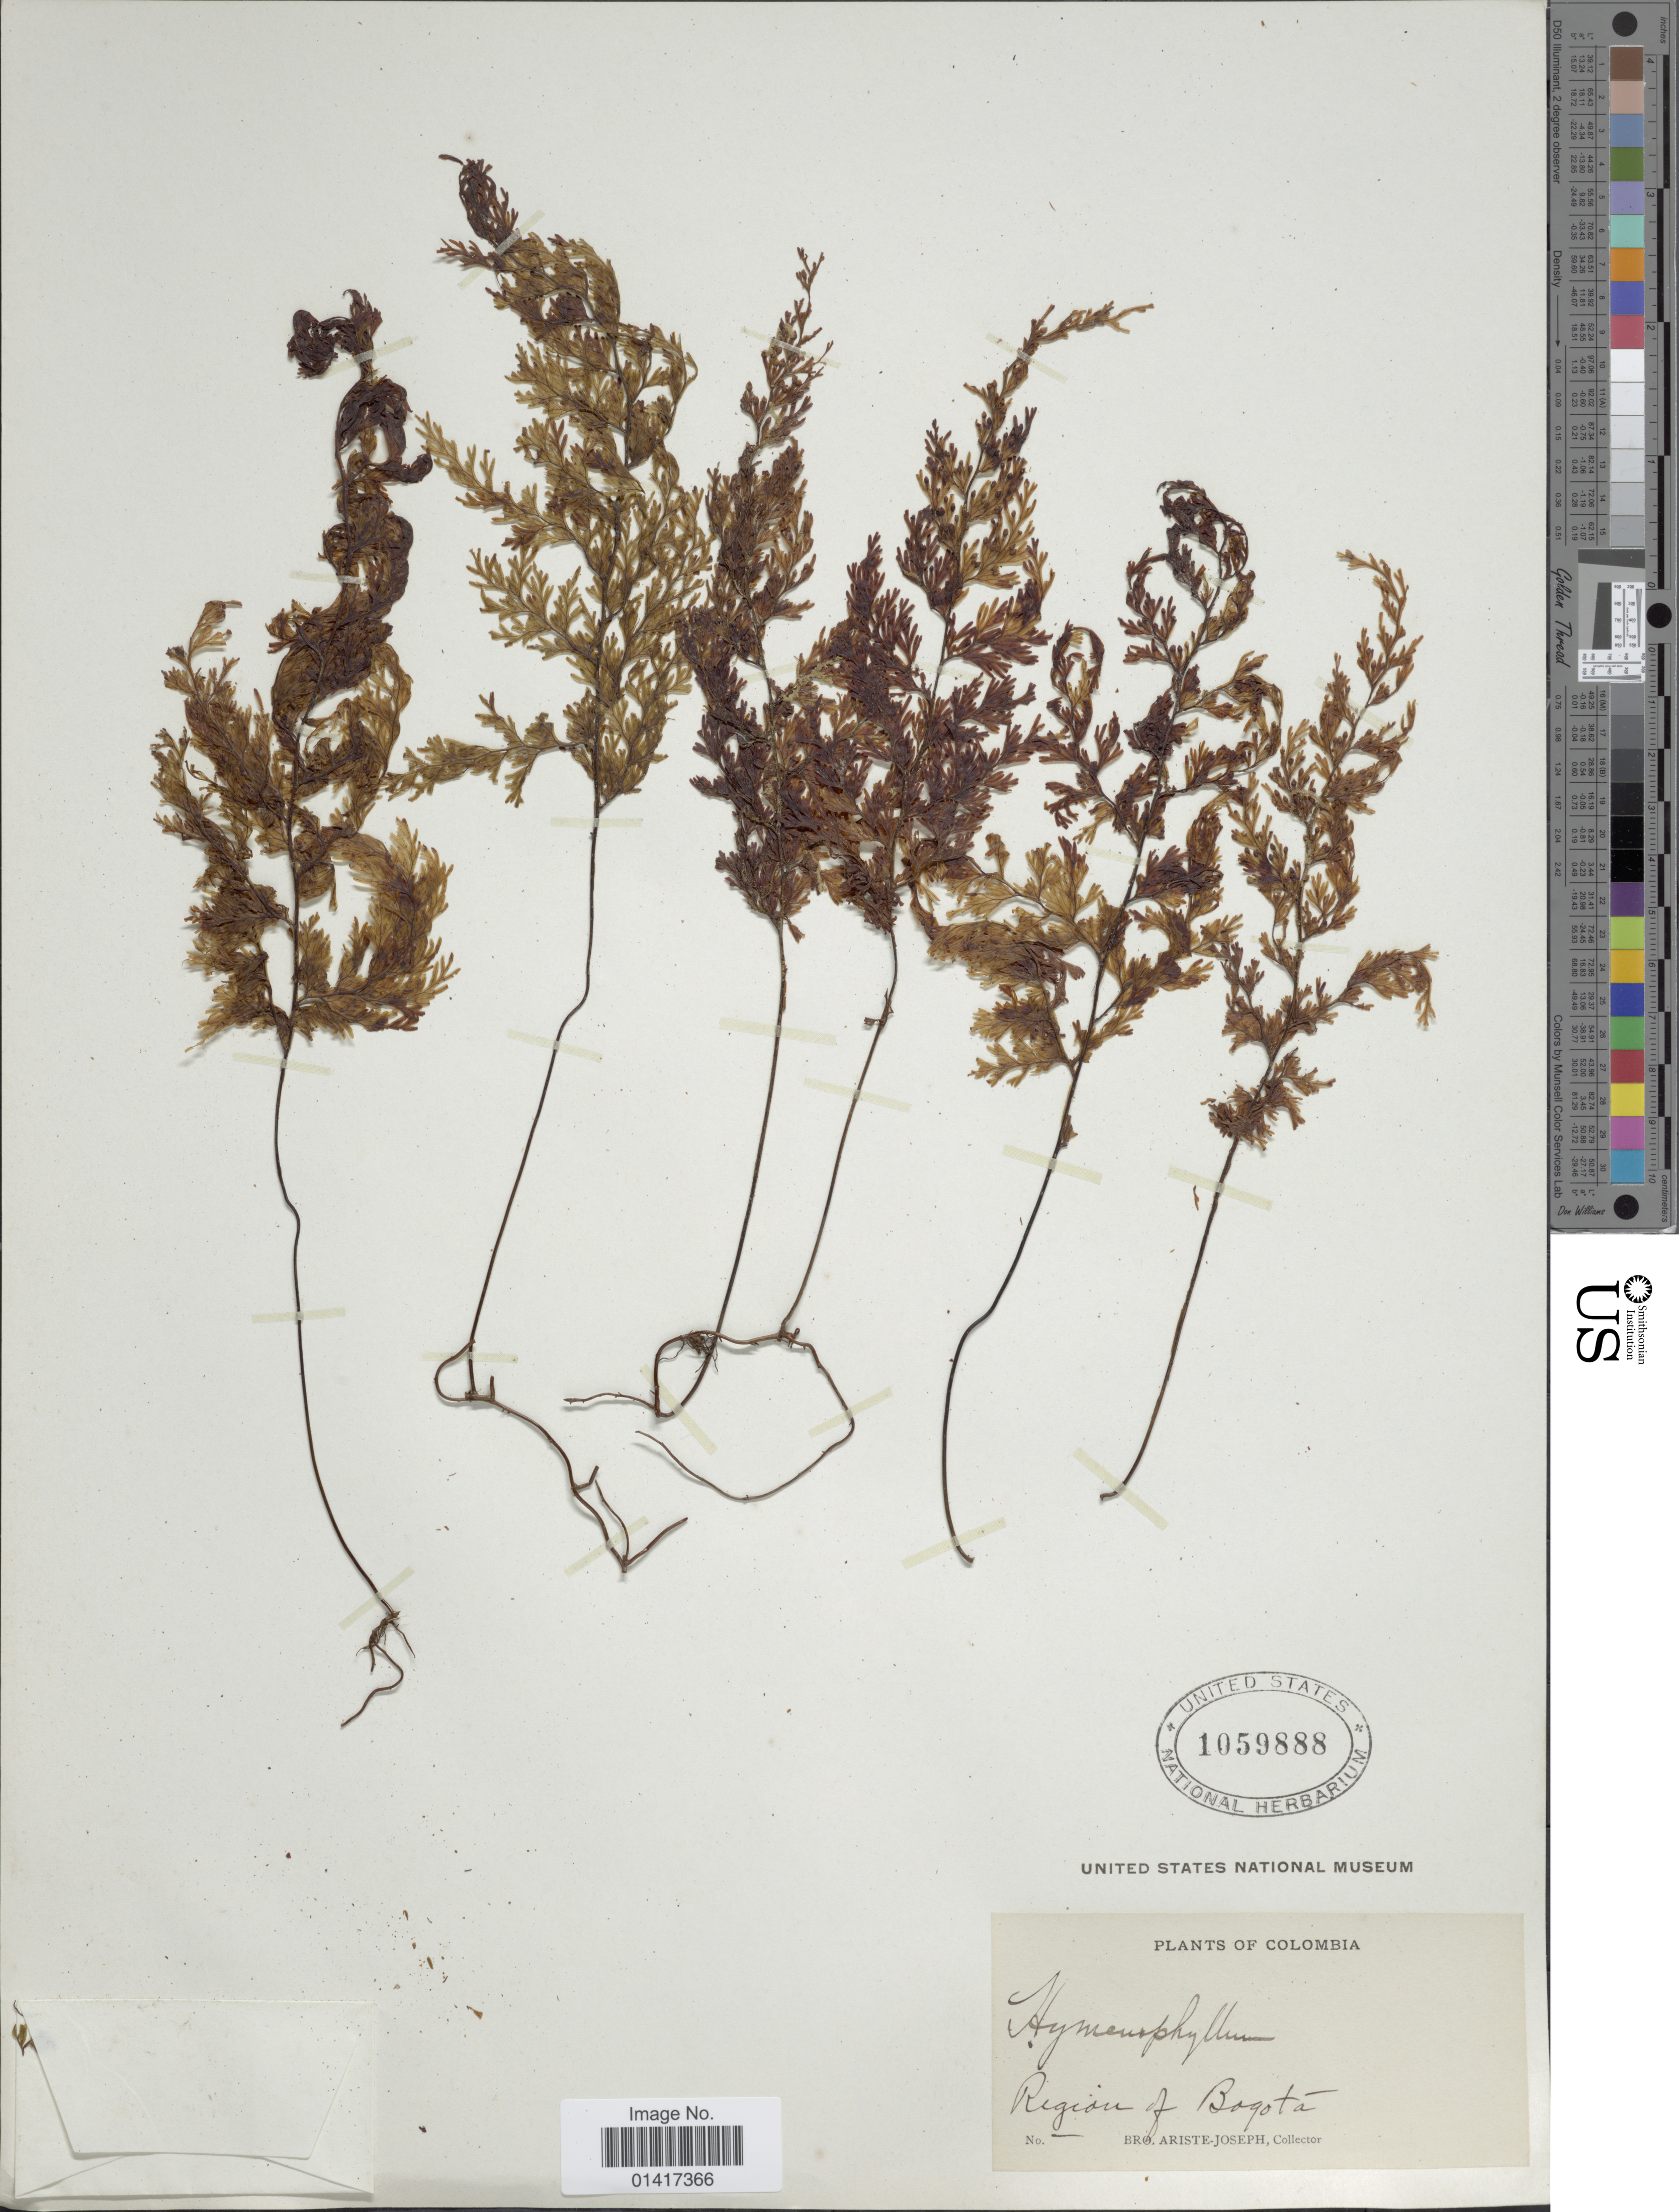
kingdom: Plantae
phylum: Tracheophyta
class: Polypodiopsida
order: Hymenophyllales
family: Hymenophyllaceae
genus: Hymenophyllum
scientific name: Hymenophyllum sp.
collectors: Bro. Ariste-Joseph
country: Colombia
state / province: Bogota D.C.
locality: Region of Bogota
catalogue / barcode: US 1059888